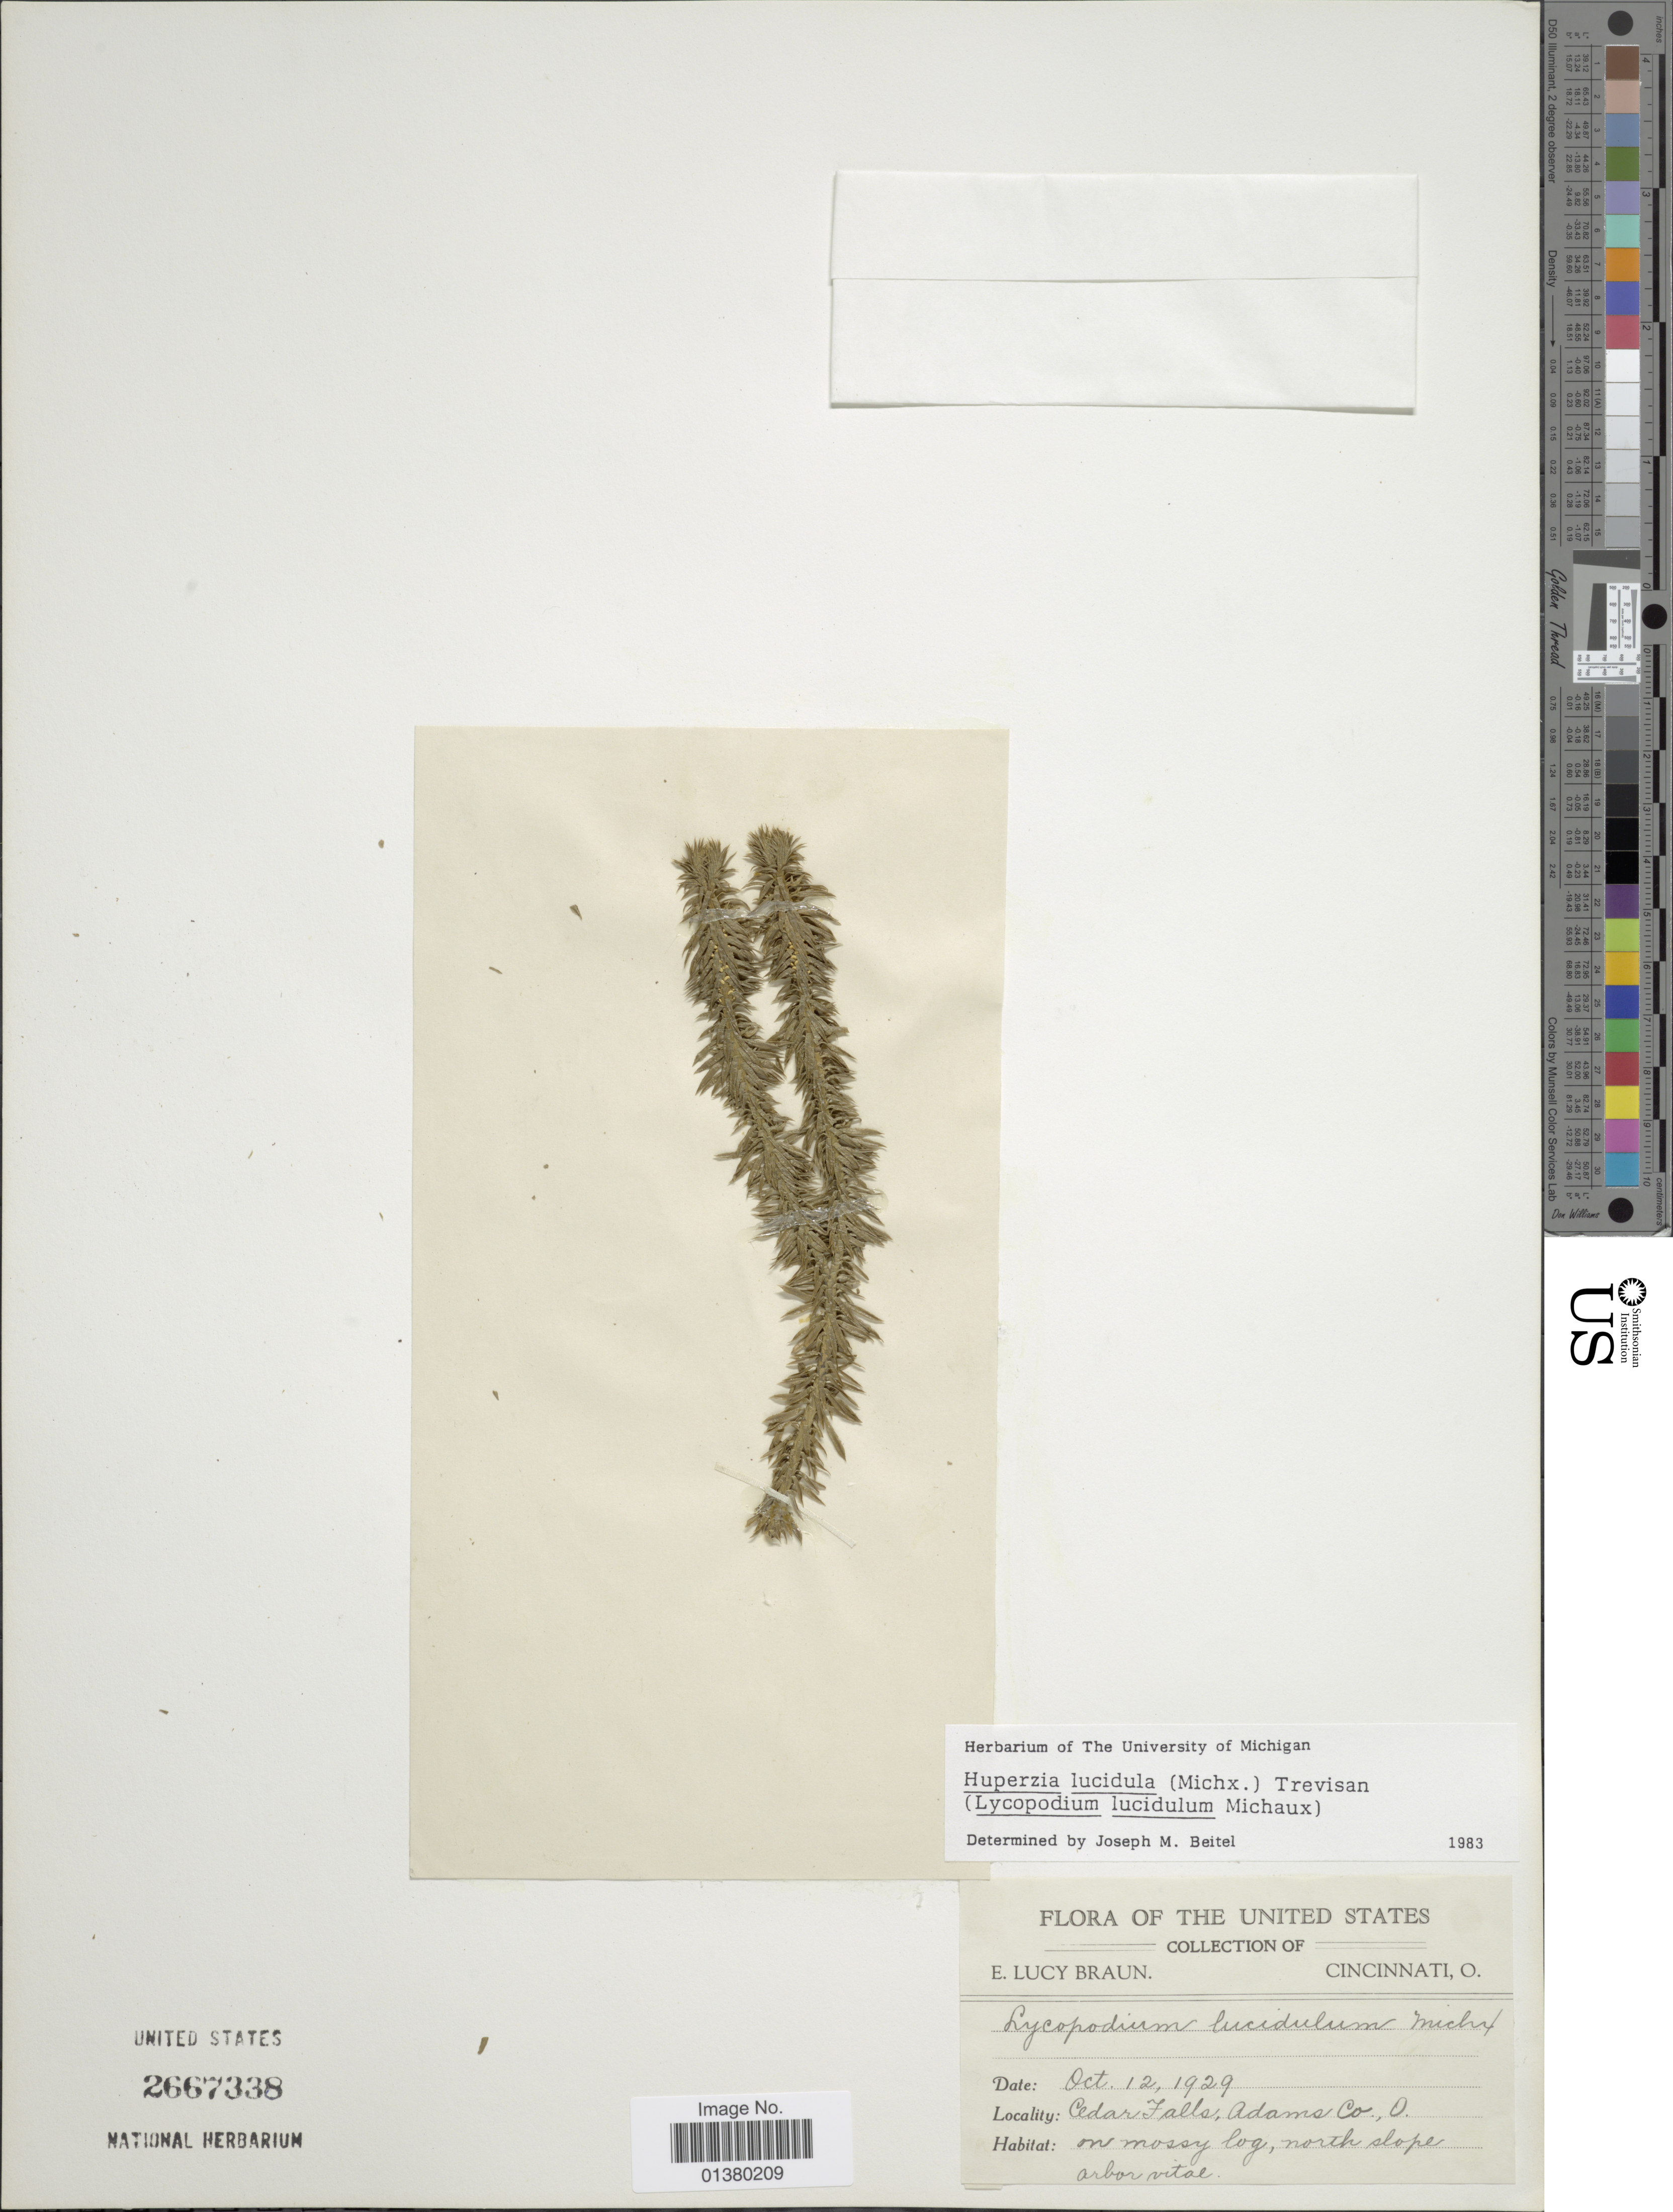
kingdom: Plantae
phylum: Tracheophyta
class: Lycopodiopsida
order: Lycopodiales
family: Lycopodiaceae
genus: Huperzia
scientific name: Huperzia lucidula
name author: (Michx.) Trevis.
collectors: E. L. Braun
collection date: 1929-10-12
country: United States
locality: Cedar Falls, Adams Co, O.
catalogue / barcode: US 2667338